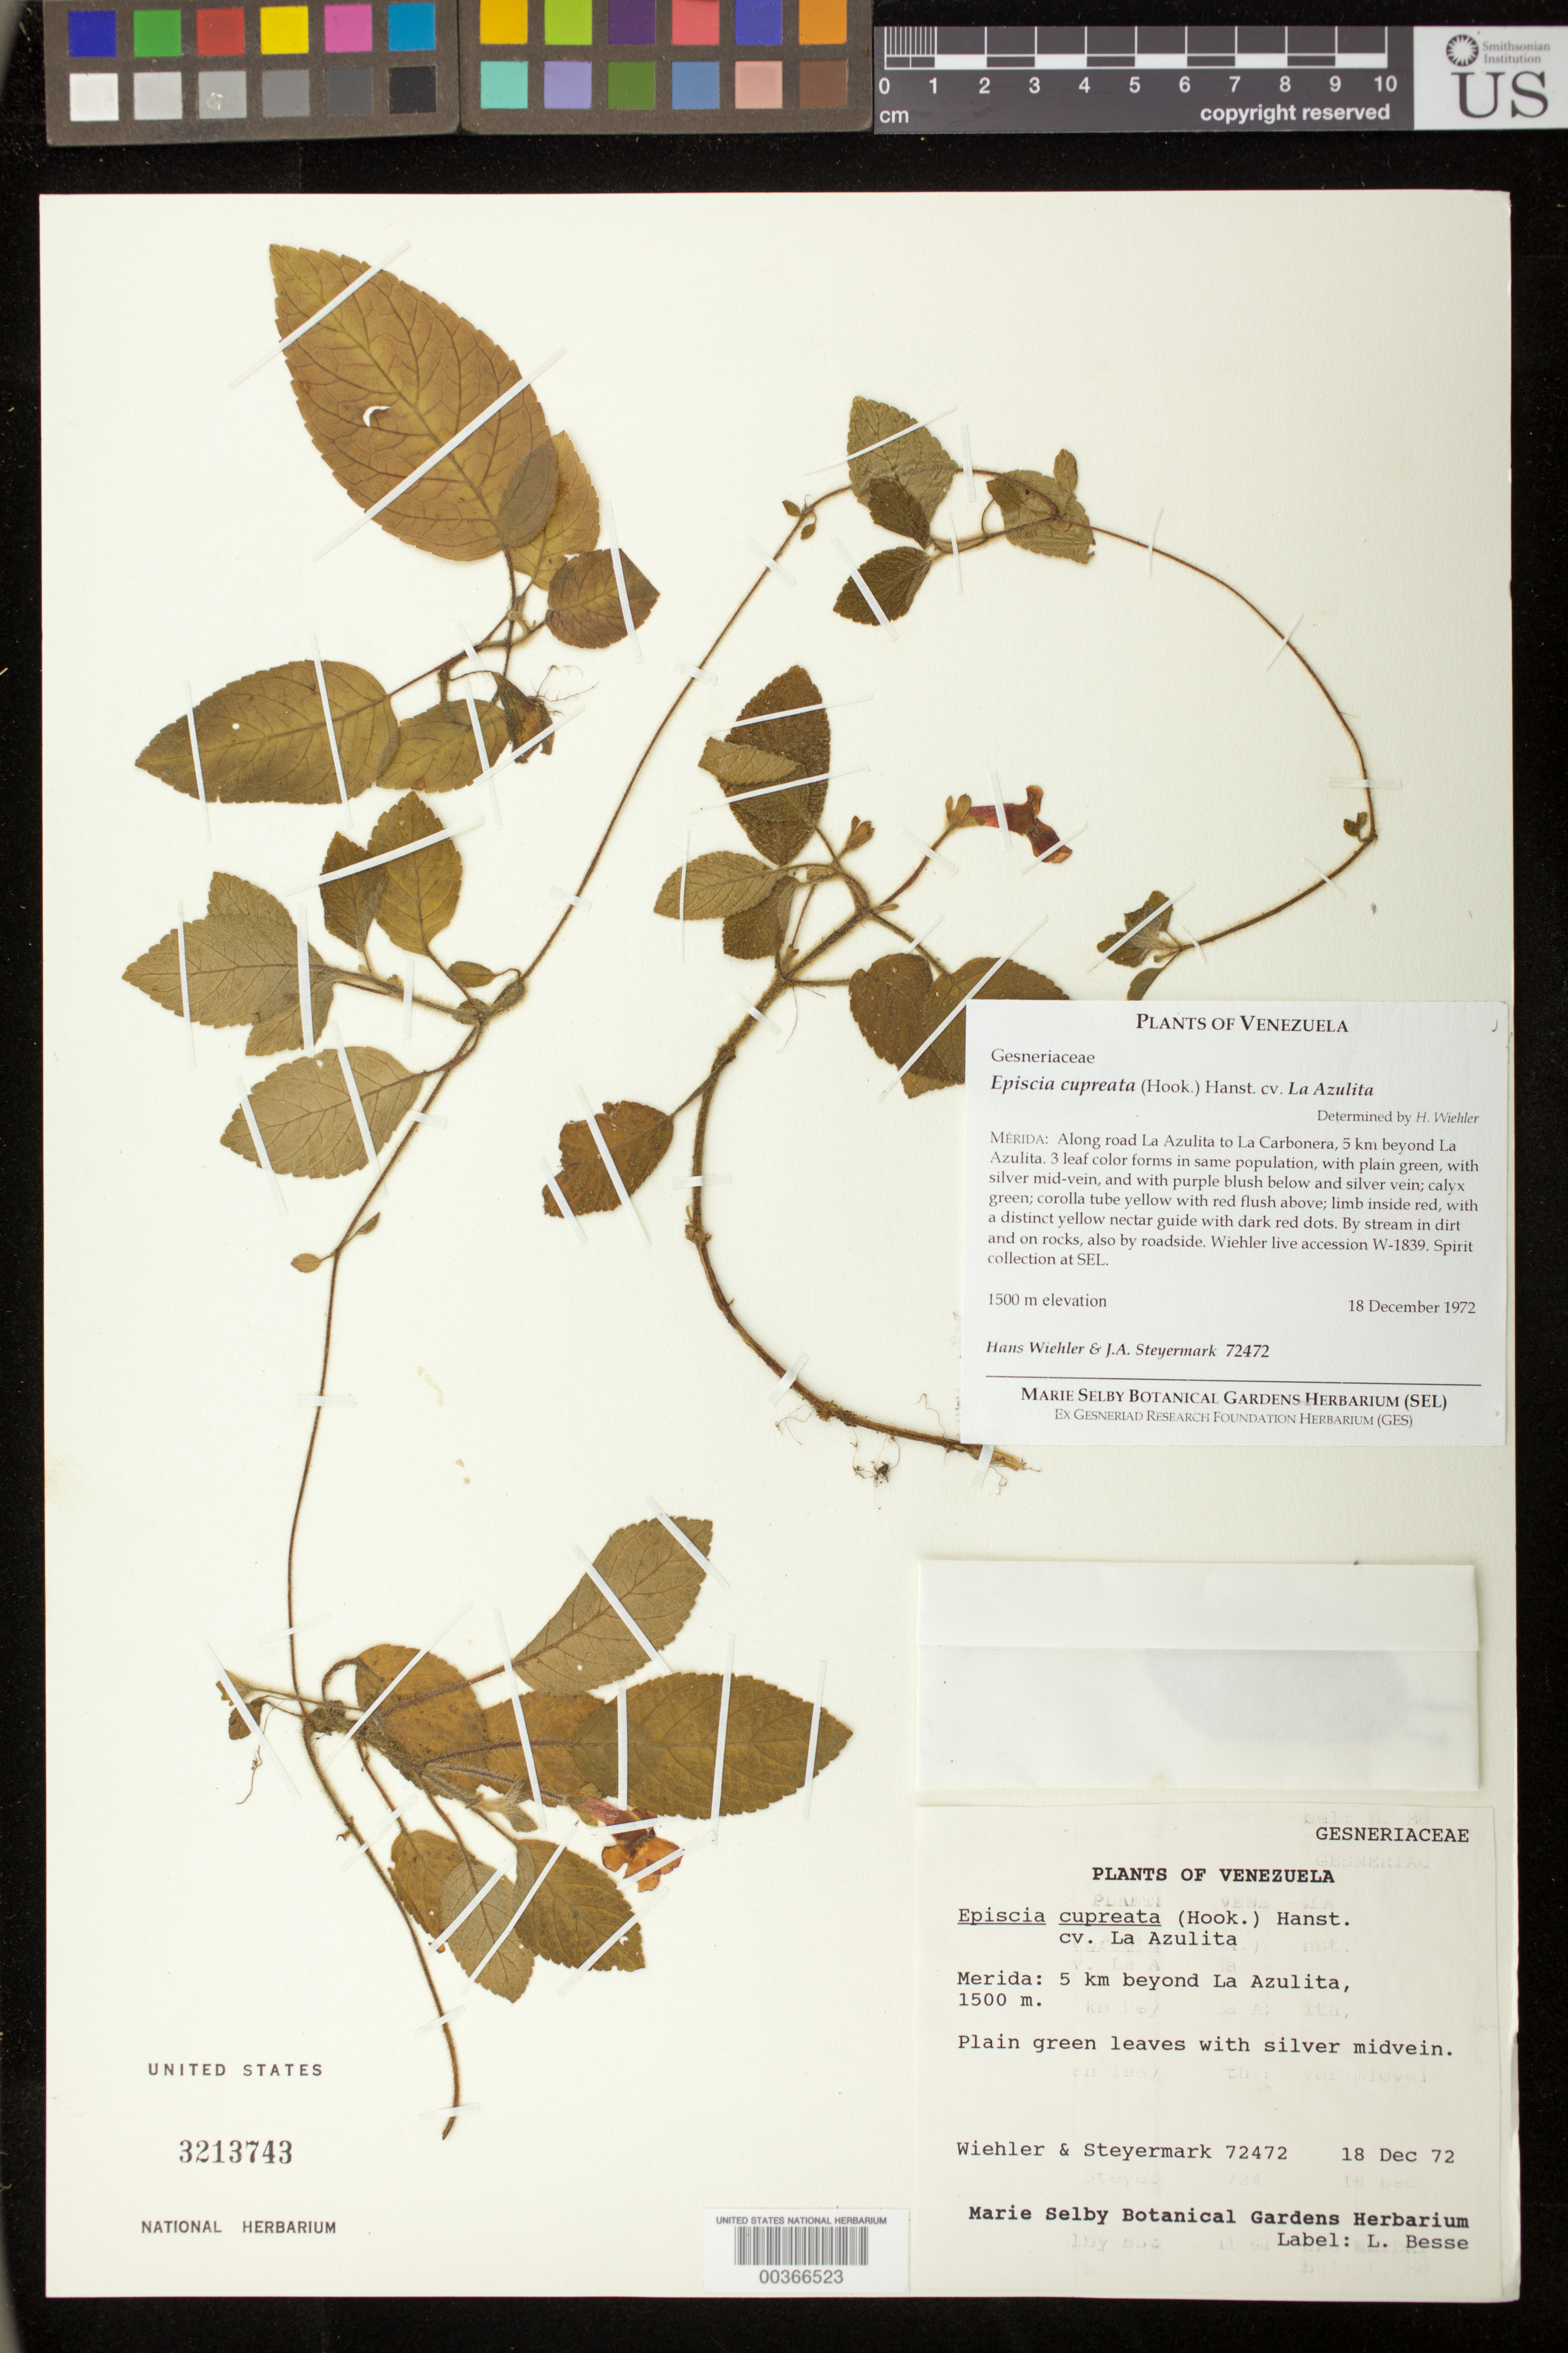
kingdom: Plantae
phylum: Tracheophyta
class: Magnoliopsida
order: Lamiales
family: Gesneriaceae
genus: Episcia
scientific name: Episcia cupreata 'La Azulita'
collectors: H. J. Wiehler & J. Steyermark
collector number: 72472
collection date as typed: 18 Dec 1972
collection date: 1972-12-18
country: Venezuela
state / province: Mérida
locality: Along road La Azulita to La Carbonera, 5 km beyond La Azulita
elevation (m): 1500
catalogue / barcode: US 3213743